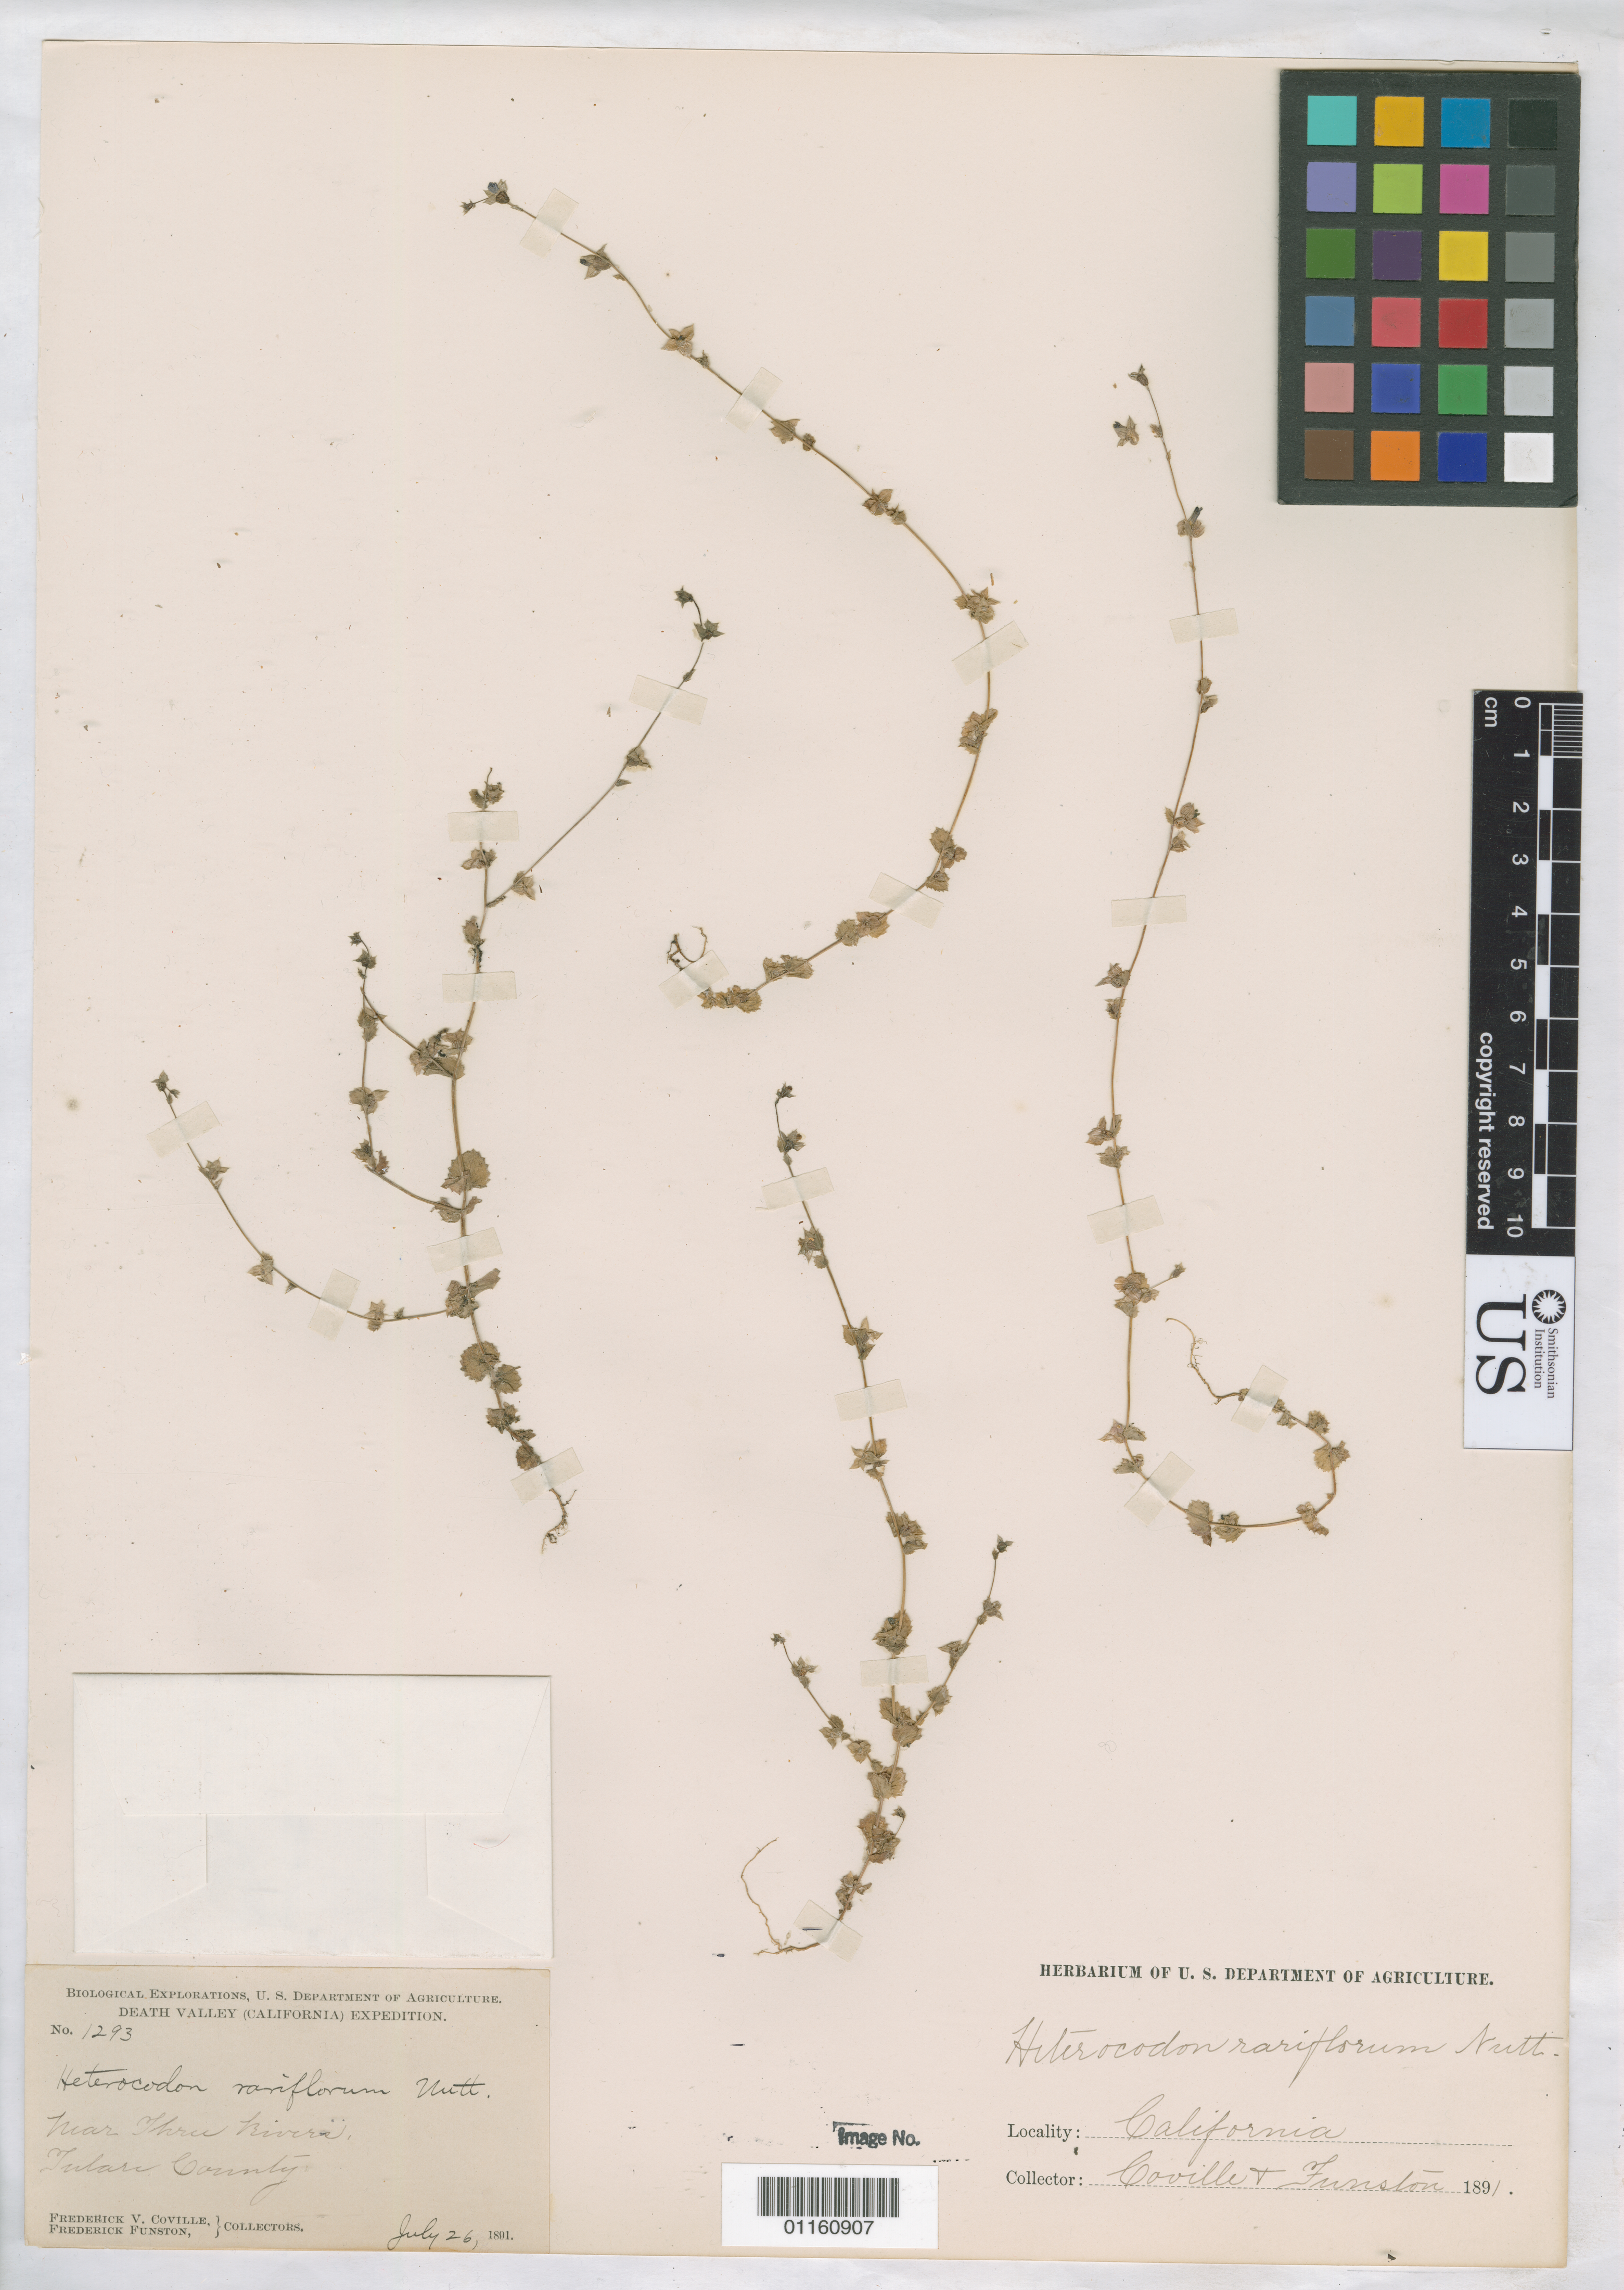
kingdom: Plantae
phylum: Tracheophyta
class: Magnoliopsida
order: Asterales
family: Campanulaceae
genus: Heterocodon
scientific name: Heterocodon rariflorum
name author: Nutt.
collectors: F. V. Coville & F. Funston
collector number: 1293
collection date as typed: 26 Jul 1891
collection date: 1891-07-26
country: United States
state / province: California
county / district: Tulare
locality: near Three Rivers